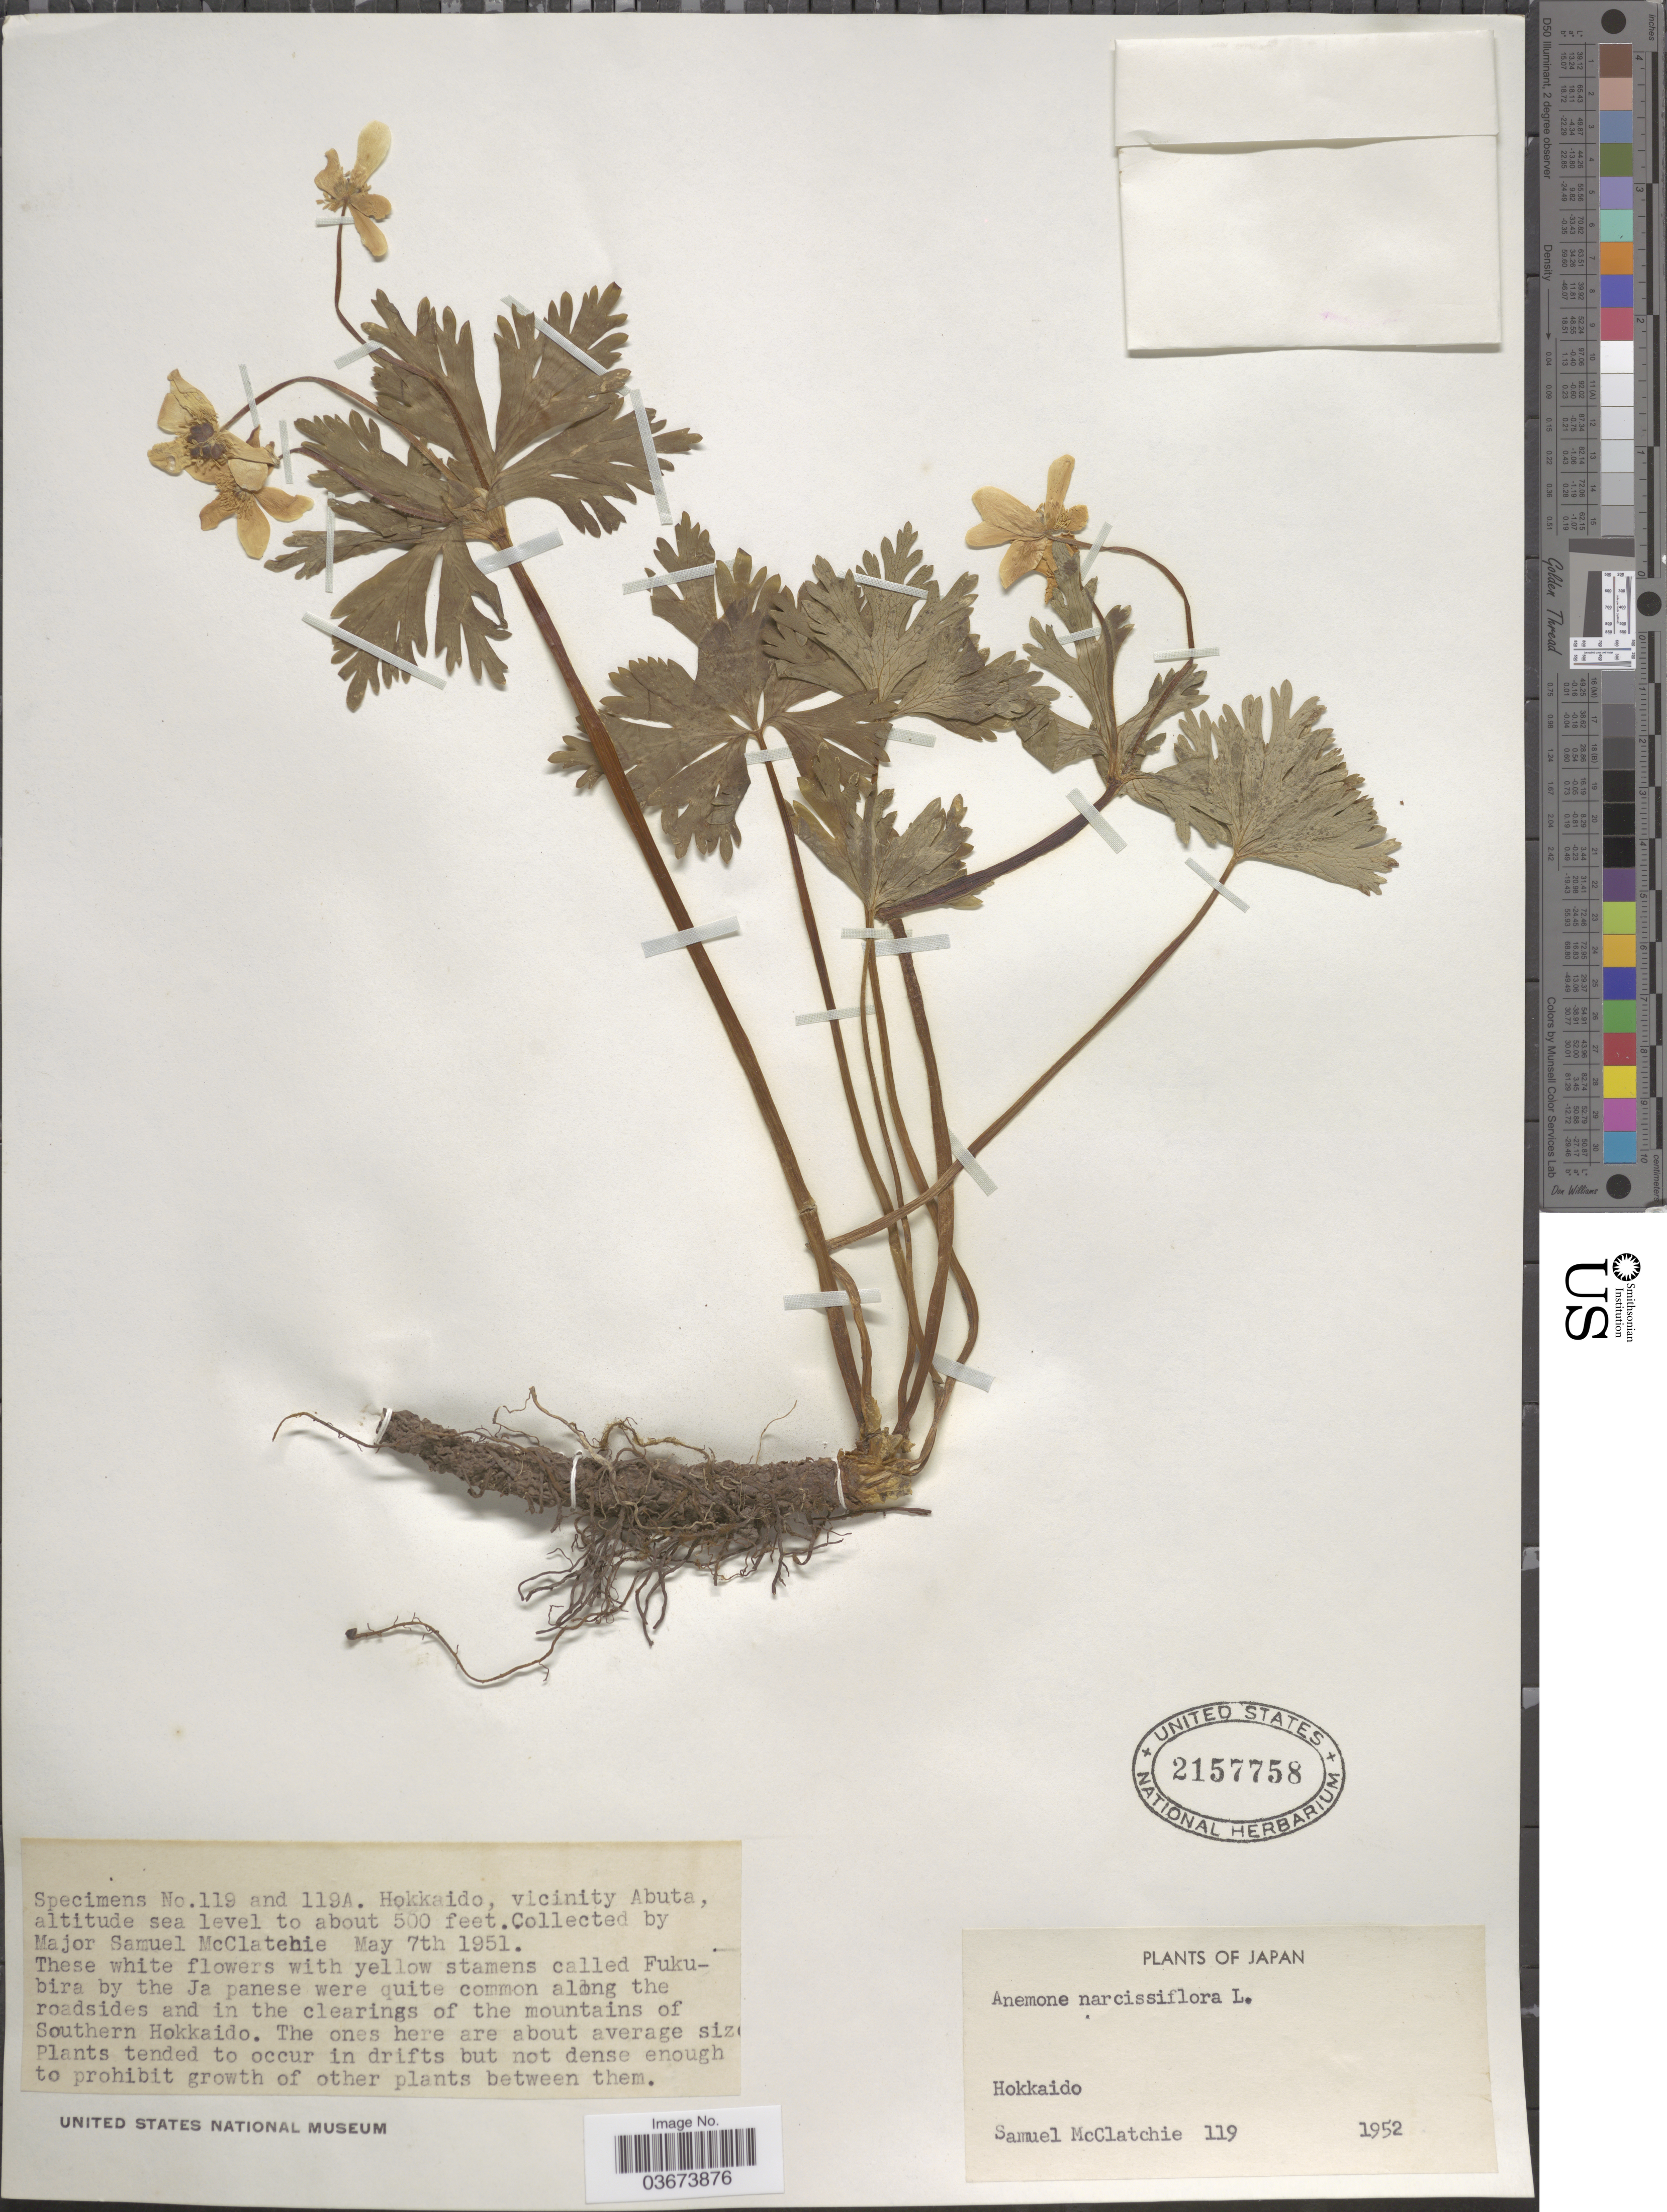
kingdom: Plantae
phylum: Tracheophyta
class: Magnoliopsida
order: Ranunculales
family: Ranunculaceae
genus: Anemone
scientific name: Anemone narcissiflora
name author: L.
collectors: S. McClatchie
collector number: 119/119A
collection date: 1951-05-07/1952-05-07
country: Japan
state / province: Hokkaidō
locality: Vicinity Abuta.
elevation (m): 0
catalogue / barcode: US 2157758